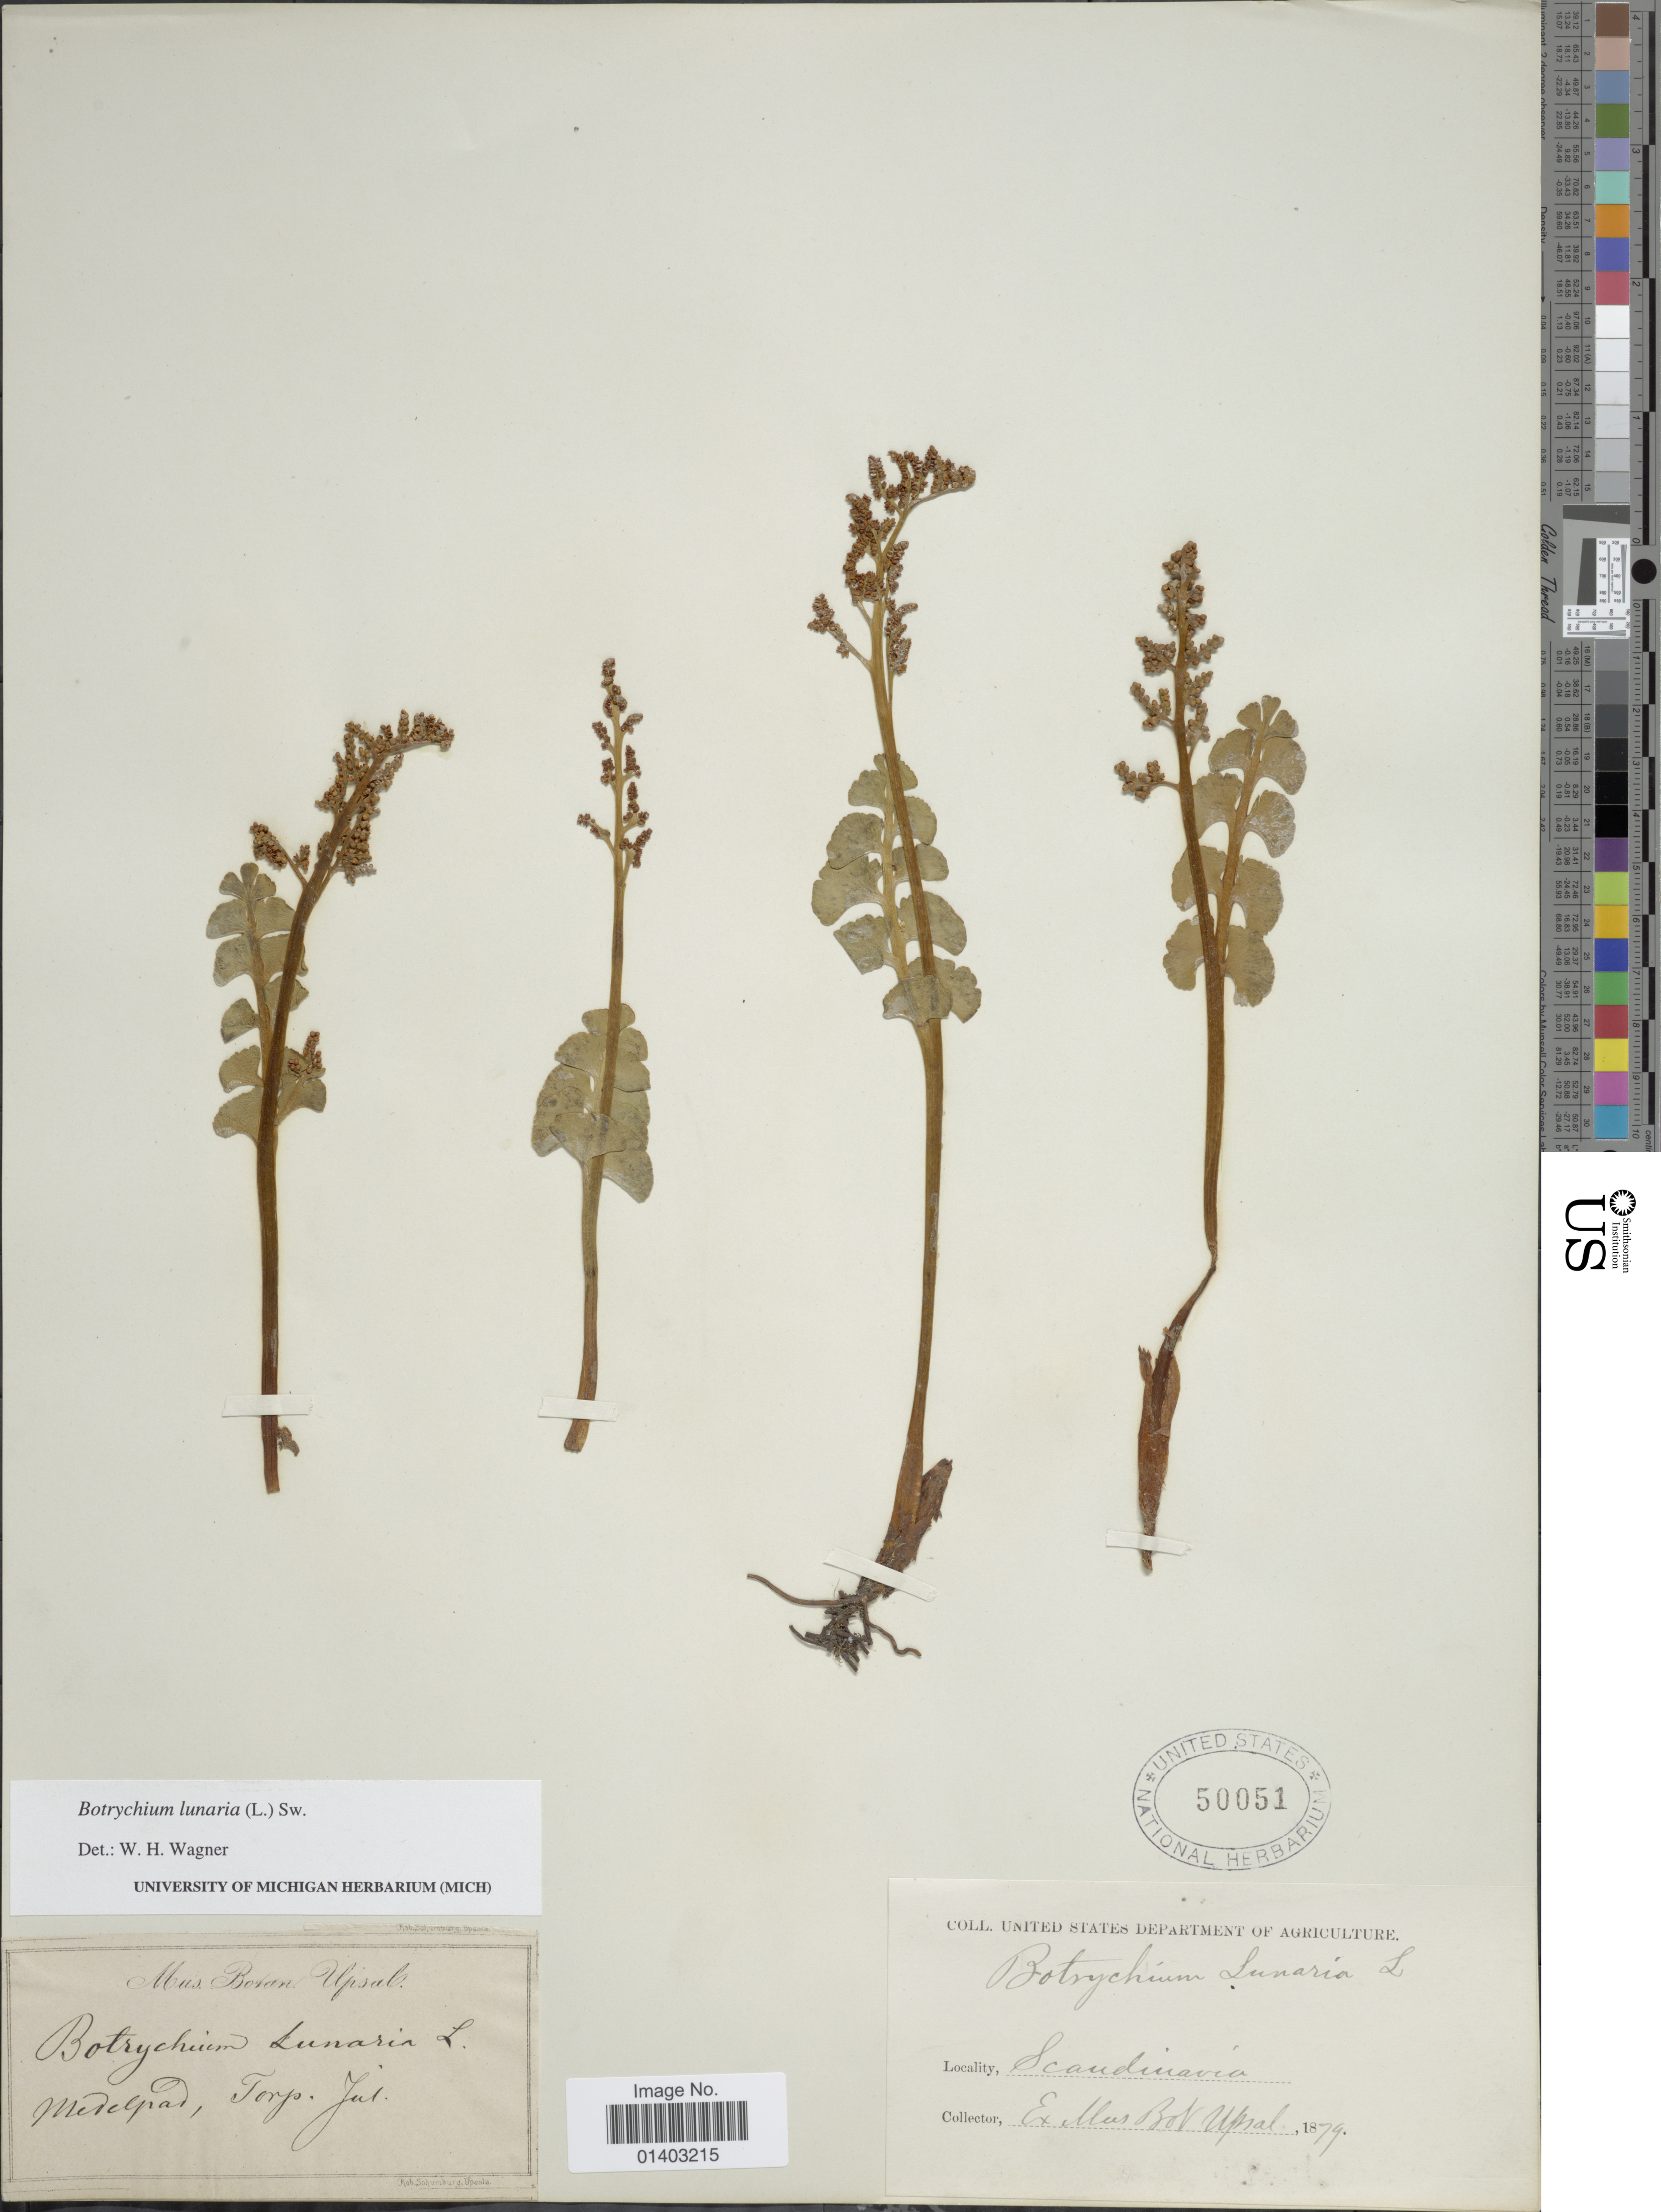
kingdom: Plantae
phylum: Tracheophyta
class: Polypodiopsida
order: Ophioglossales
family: Ophioglossaceae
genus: Botrychium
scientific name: Botrychium lunaria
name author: (L.) Sw.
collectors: ex Mus. Bot. Upsal.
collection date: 1879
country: Sweden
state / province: Västernorrland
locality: Medelpad, Torp.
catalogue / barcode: US 50051